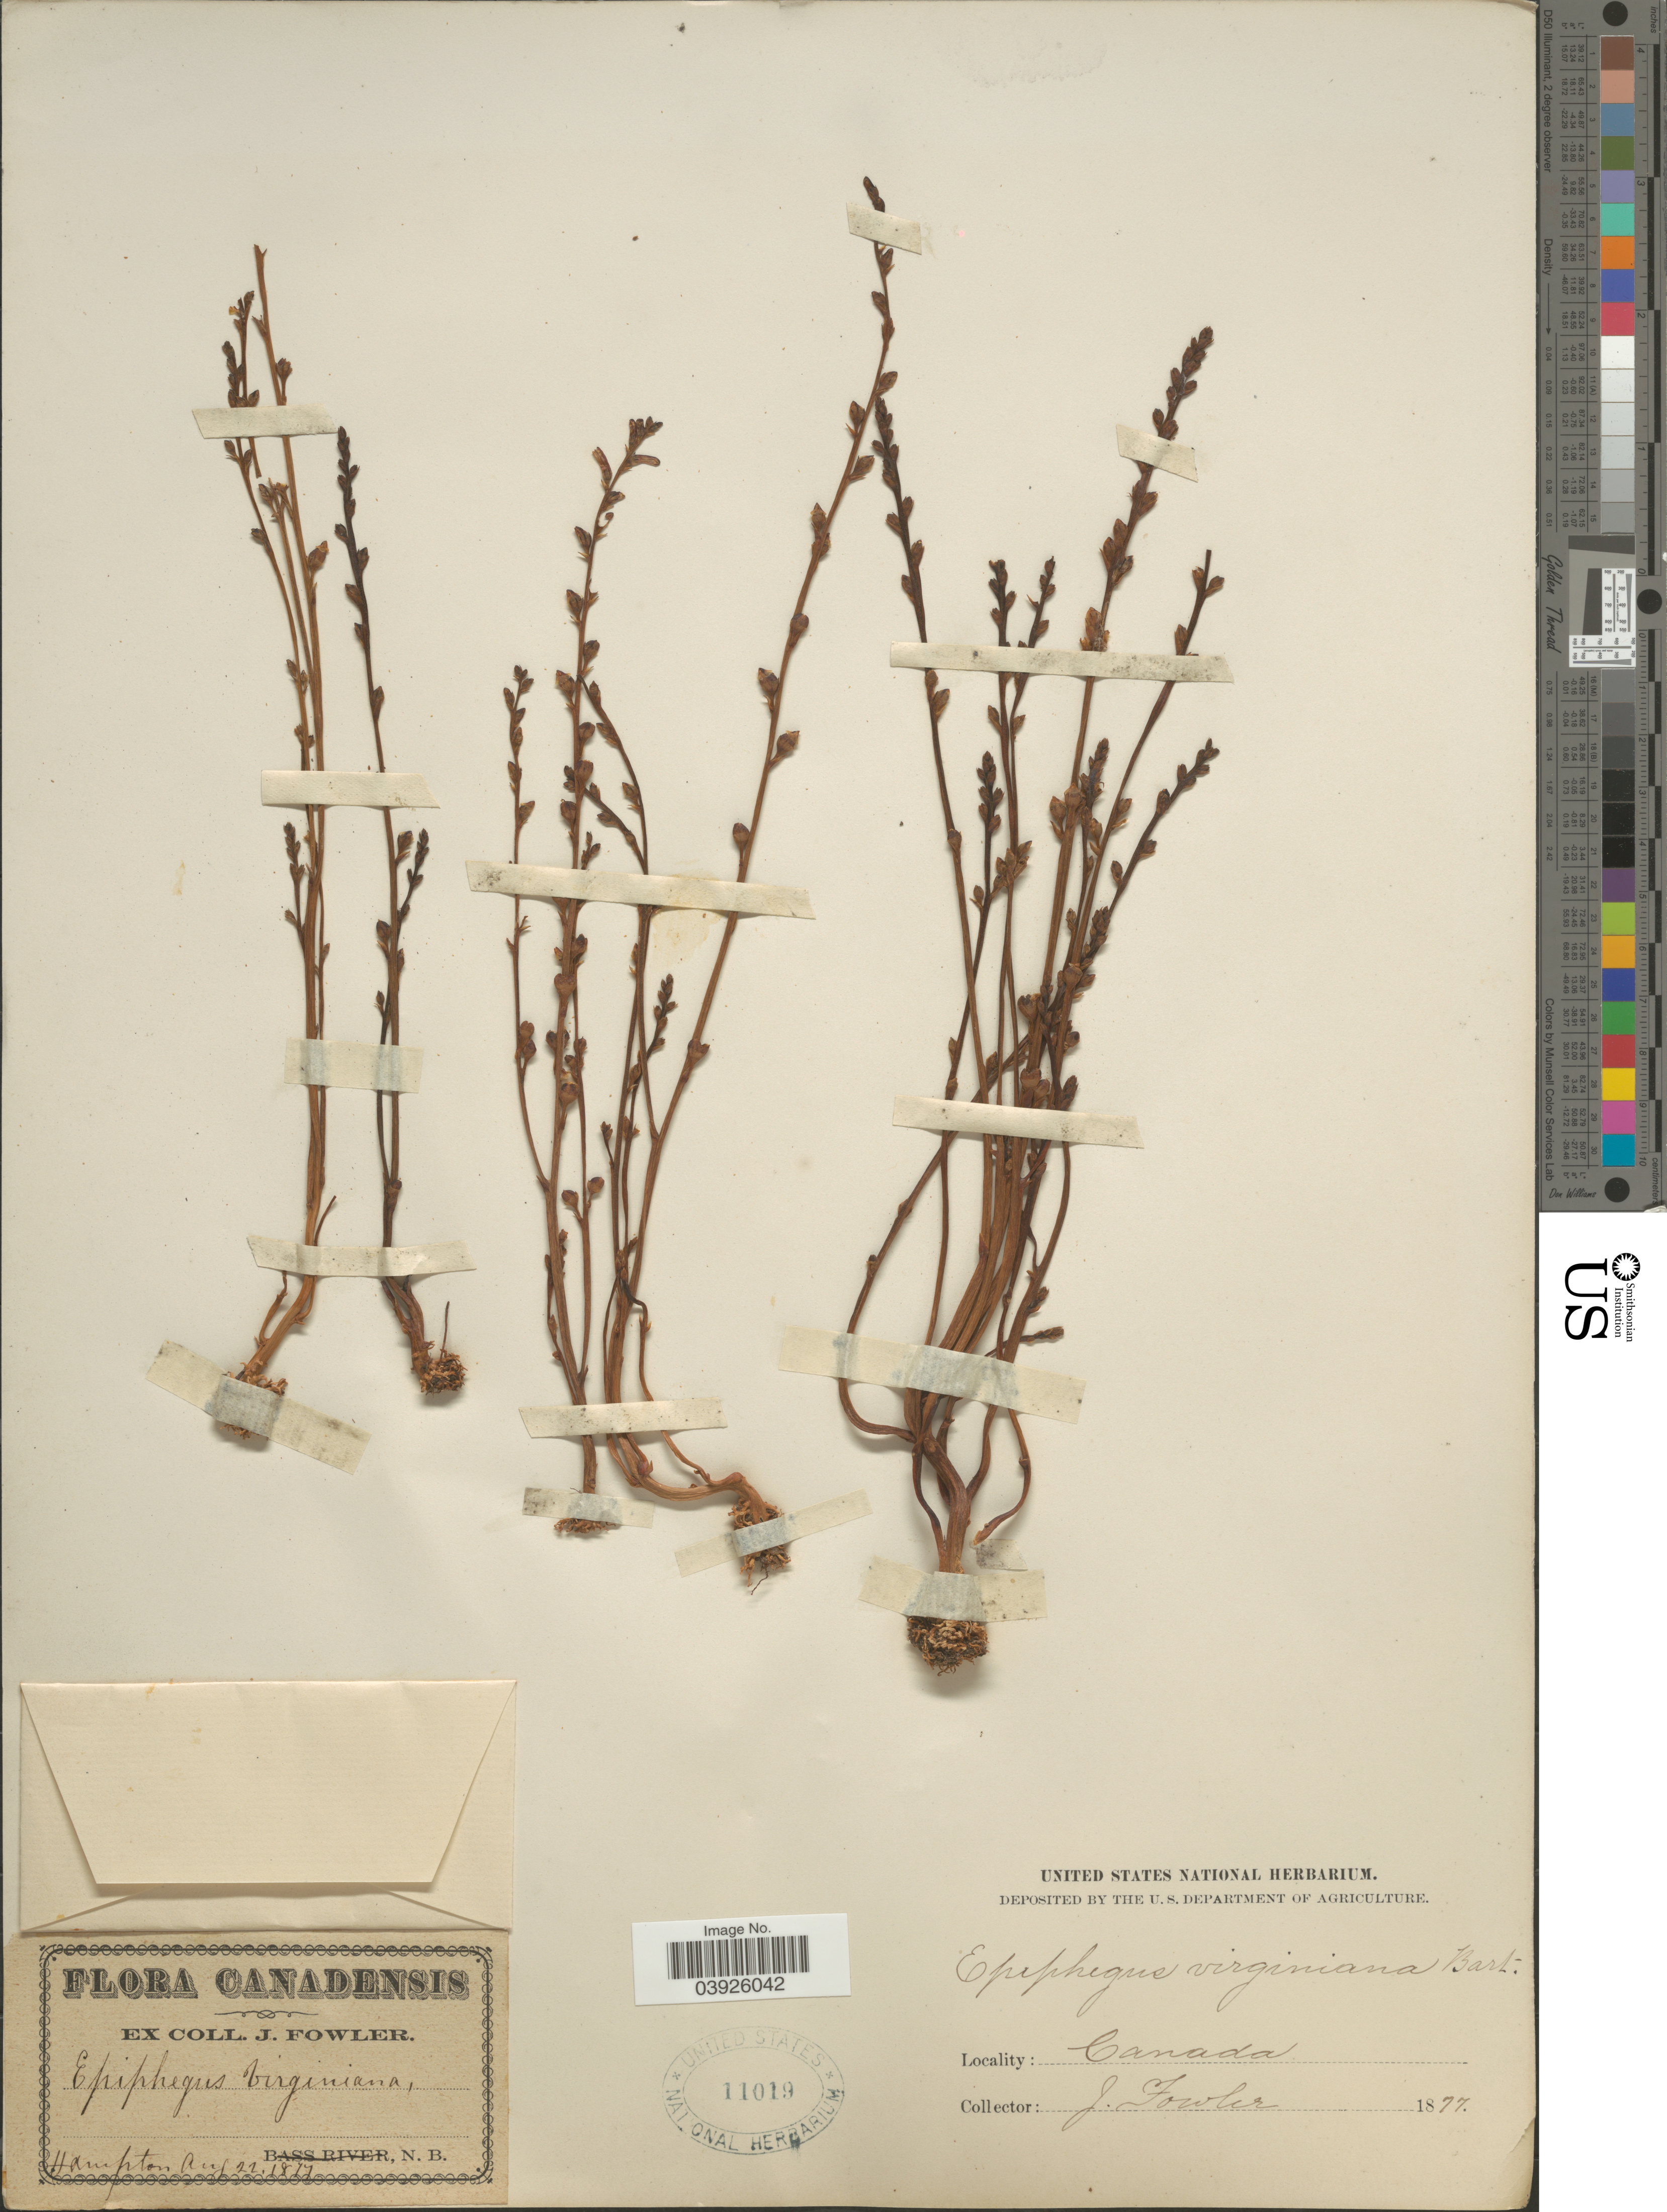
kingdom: Plantae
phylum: Tracheophyta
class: Magnoliopsida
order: Lamiales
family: Orobanchaceae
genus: Epifagus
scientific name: Epifagus virginiana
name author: (L.) W.P.C. Barton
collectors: J. Fowler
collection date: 1877-08-22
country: Canada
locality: Hampton.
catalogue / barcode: US 11019